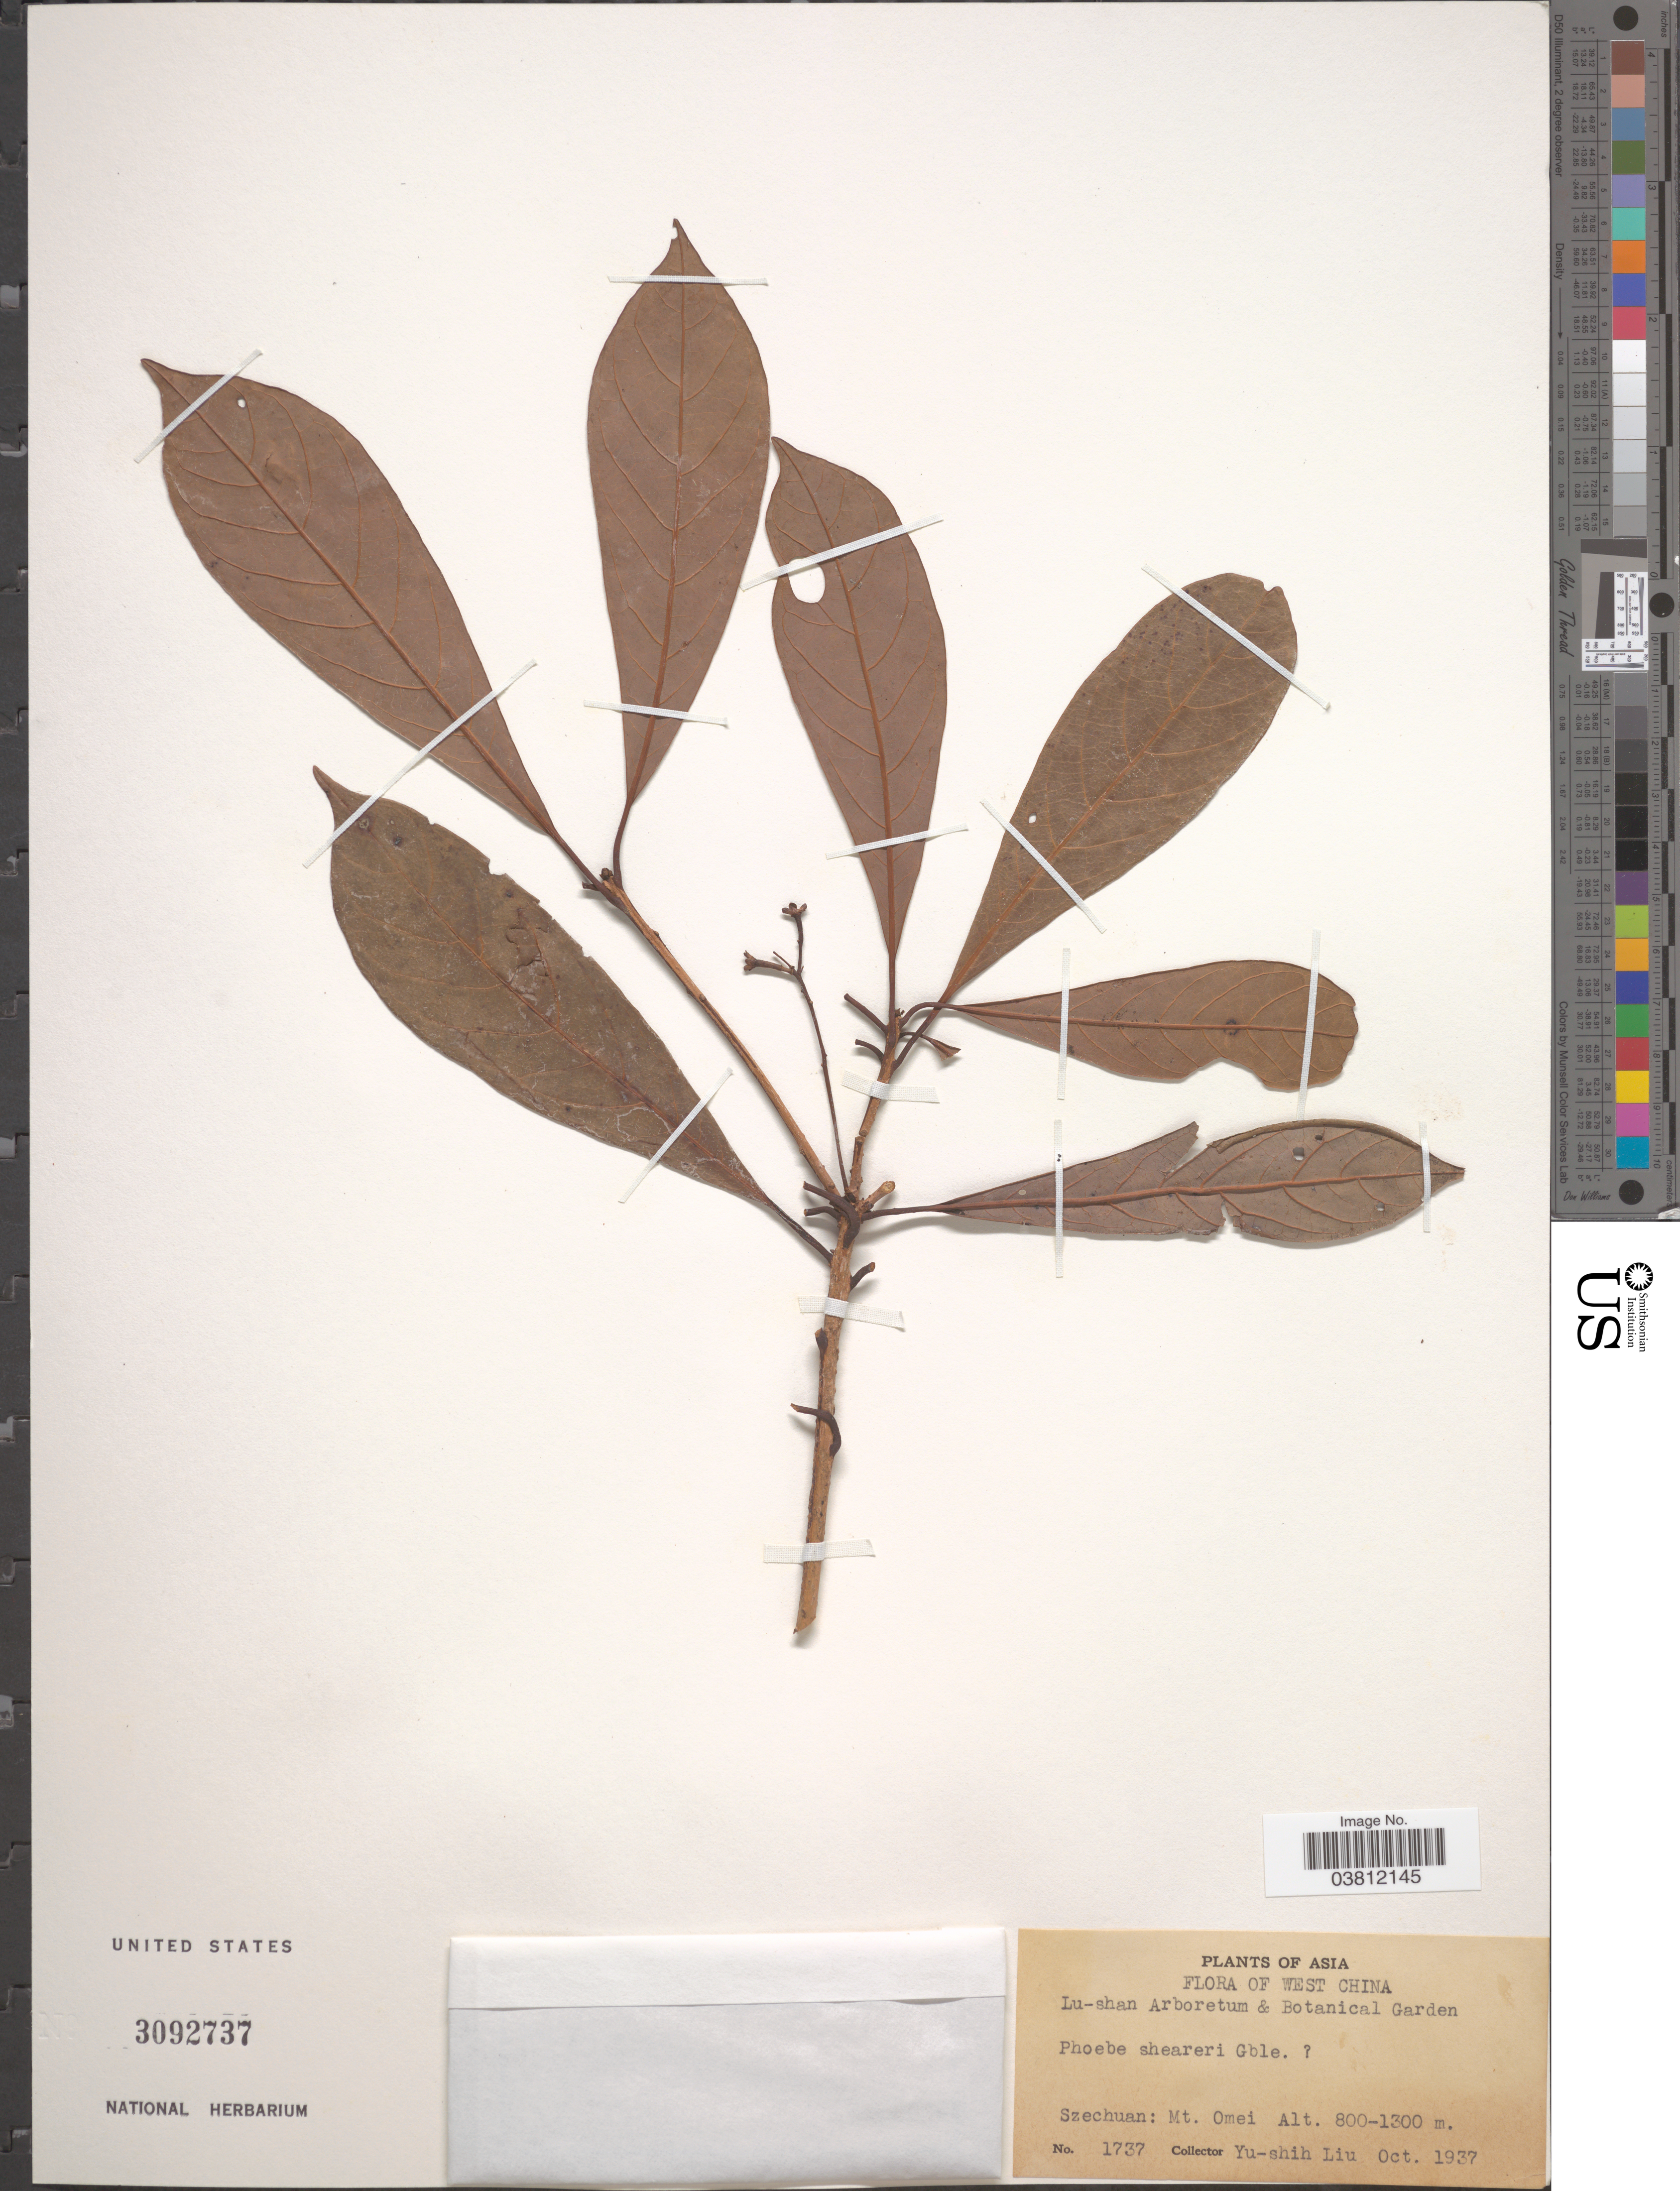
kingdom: Plantae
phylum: Tracheophyta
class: Magnoliopsida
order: Laurales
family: Lauraceae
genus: Phoebe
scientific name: Phoebe sheareri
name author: (Hemsl.) Gamble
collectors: Y.-S. Liu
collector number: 1737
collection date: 1937-10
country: China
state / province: Sichuan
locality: West China. Szechuan: Mt. Omei.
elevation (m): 800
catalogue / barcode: US 3092737